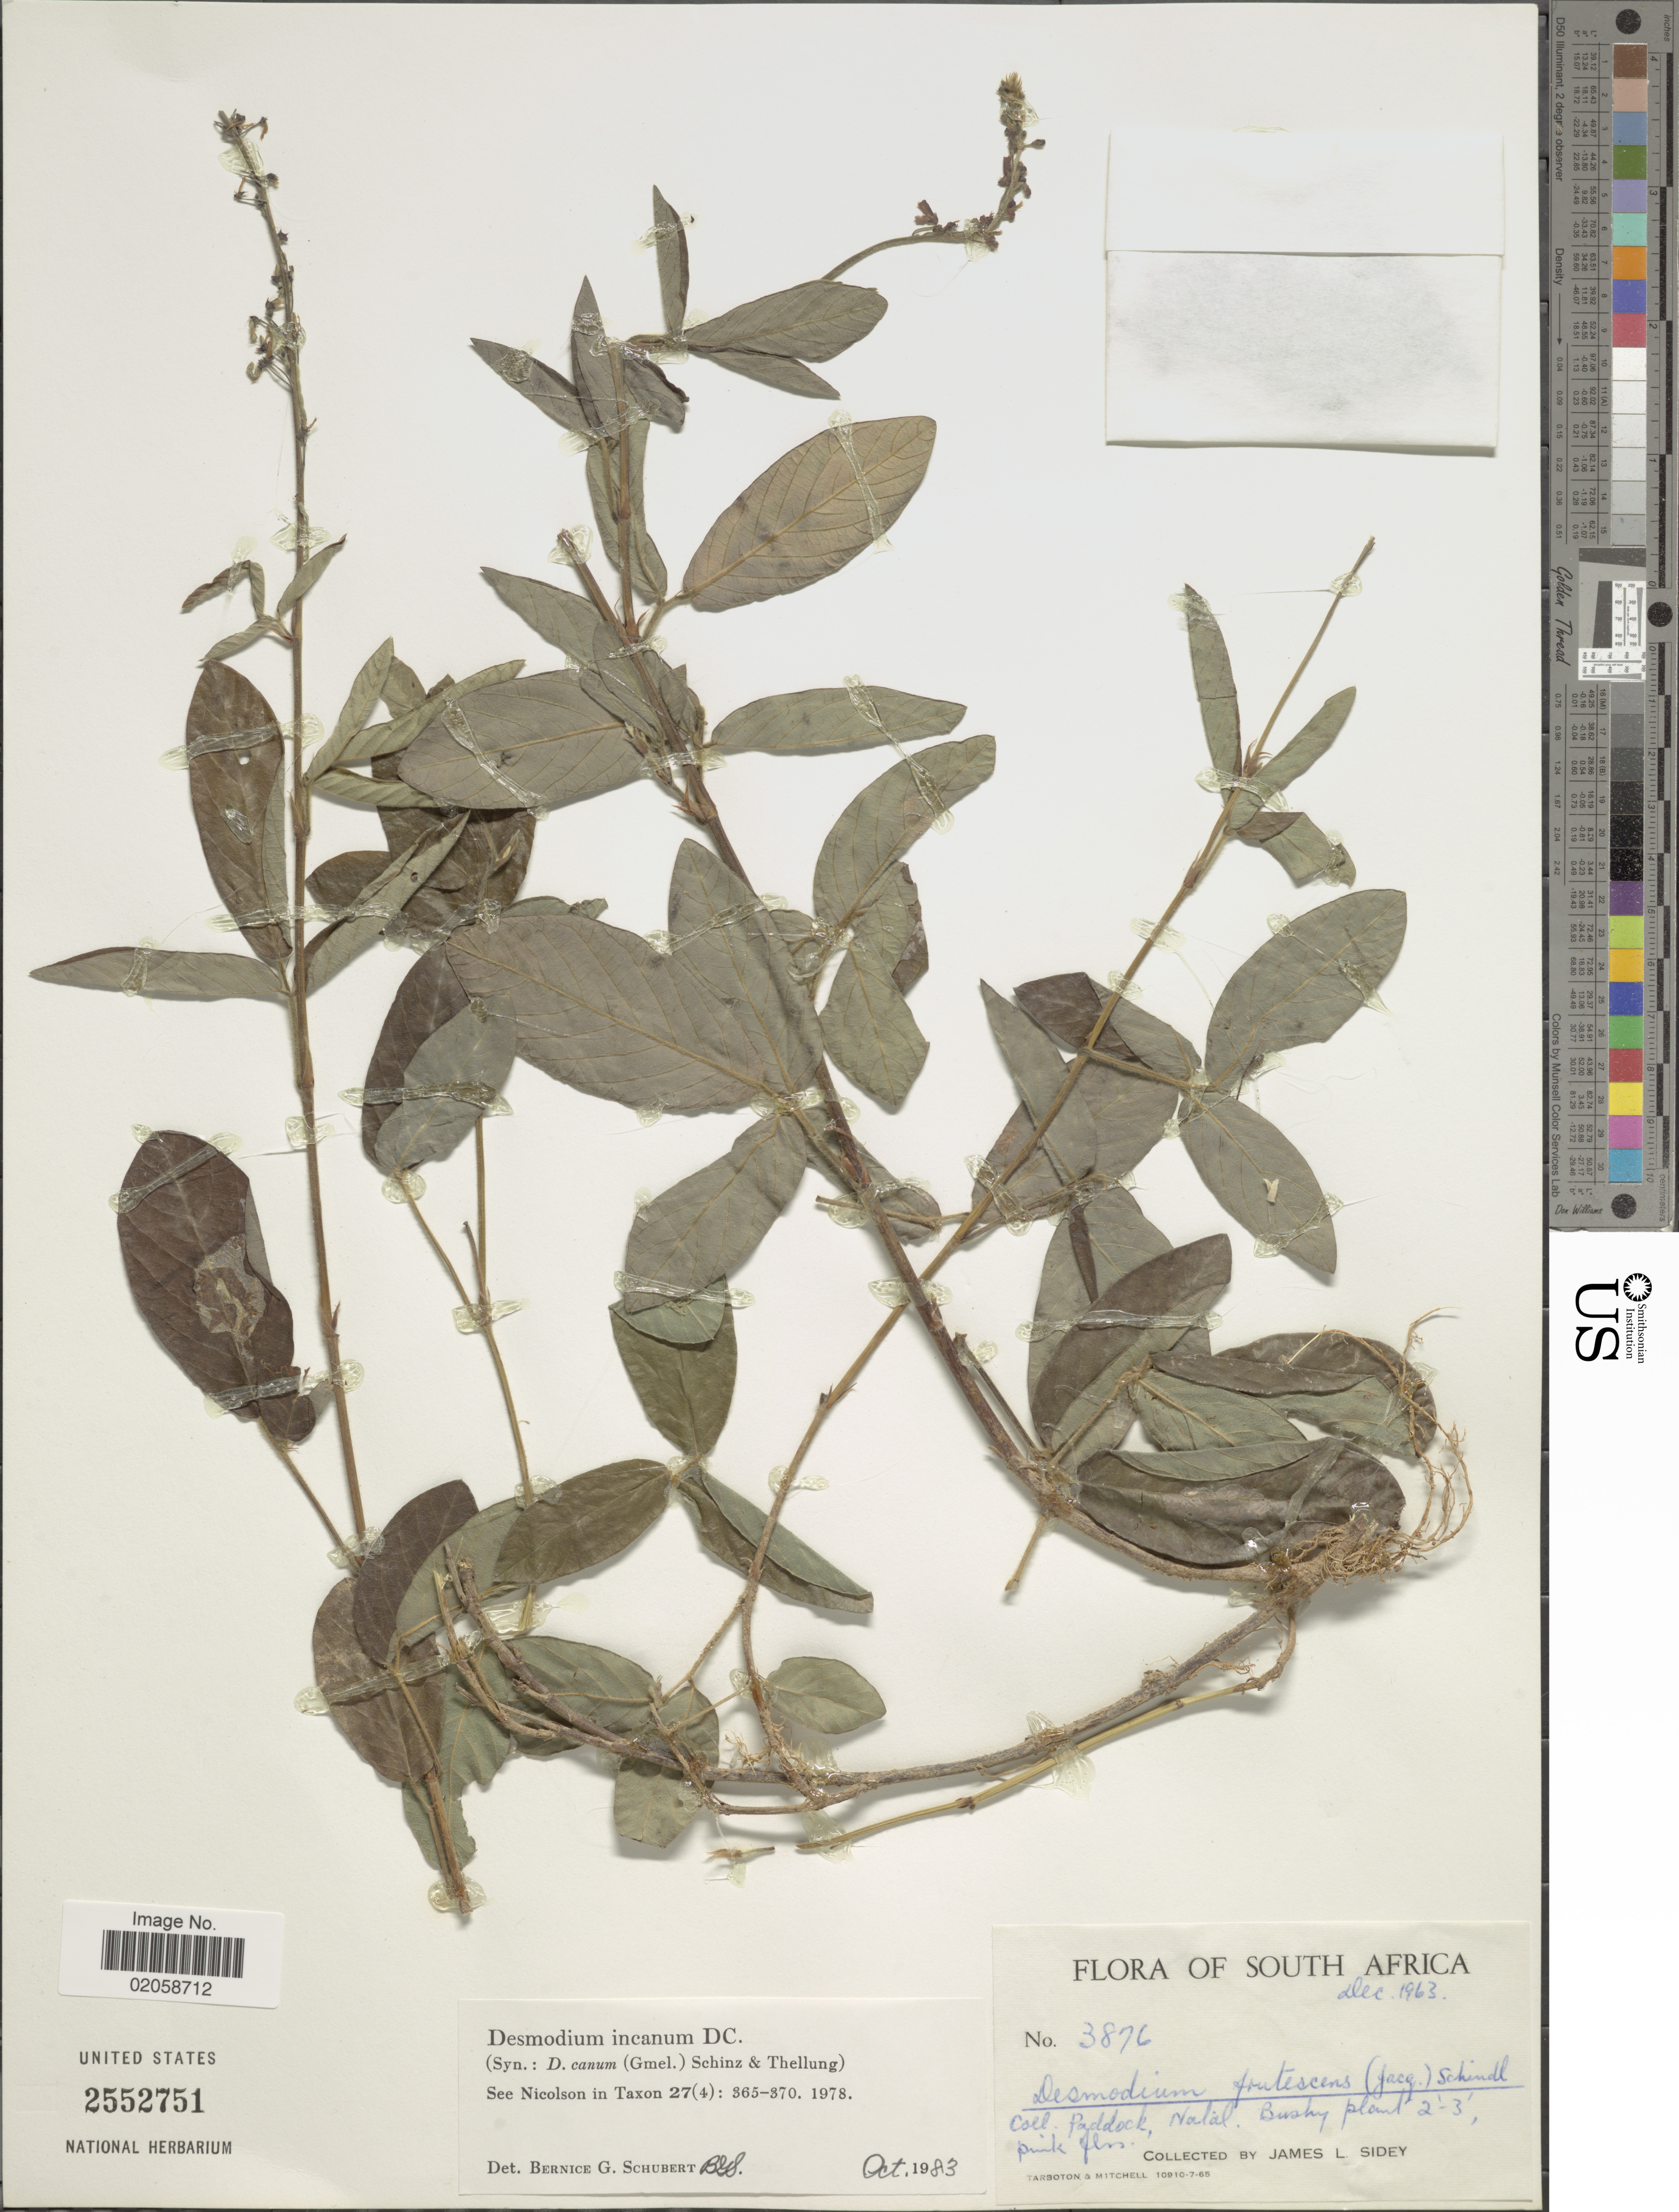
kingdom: Plantae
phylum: Tracheophyta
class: Magnoliopsida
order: Fabales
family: Fabaceae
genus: Desmodium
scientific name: Desmodium incanum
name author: (Sw.) DC.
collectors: J. L. Sidey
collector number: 3876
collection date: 1963-12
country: South Africa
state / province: KwaZulu-Natal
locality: Paddock, Natal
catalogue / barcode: US 2552751